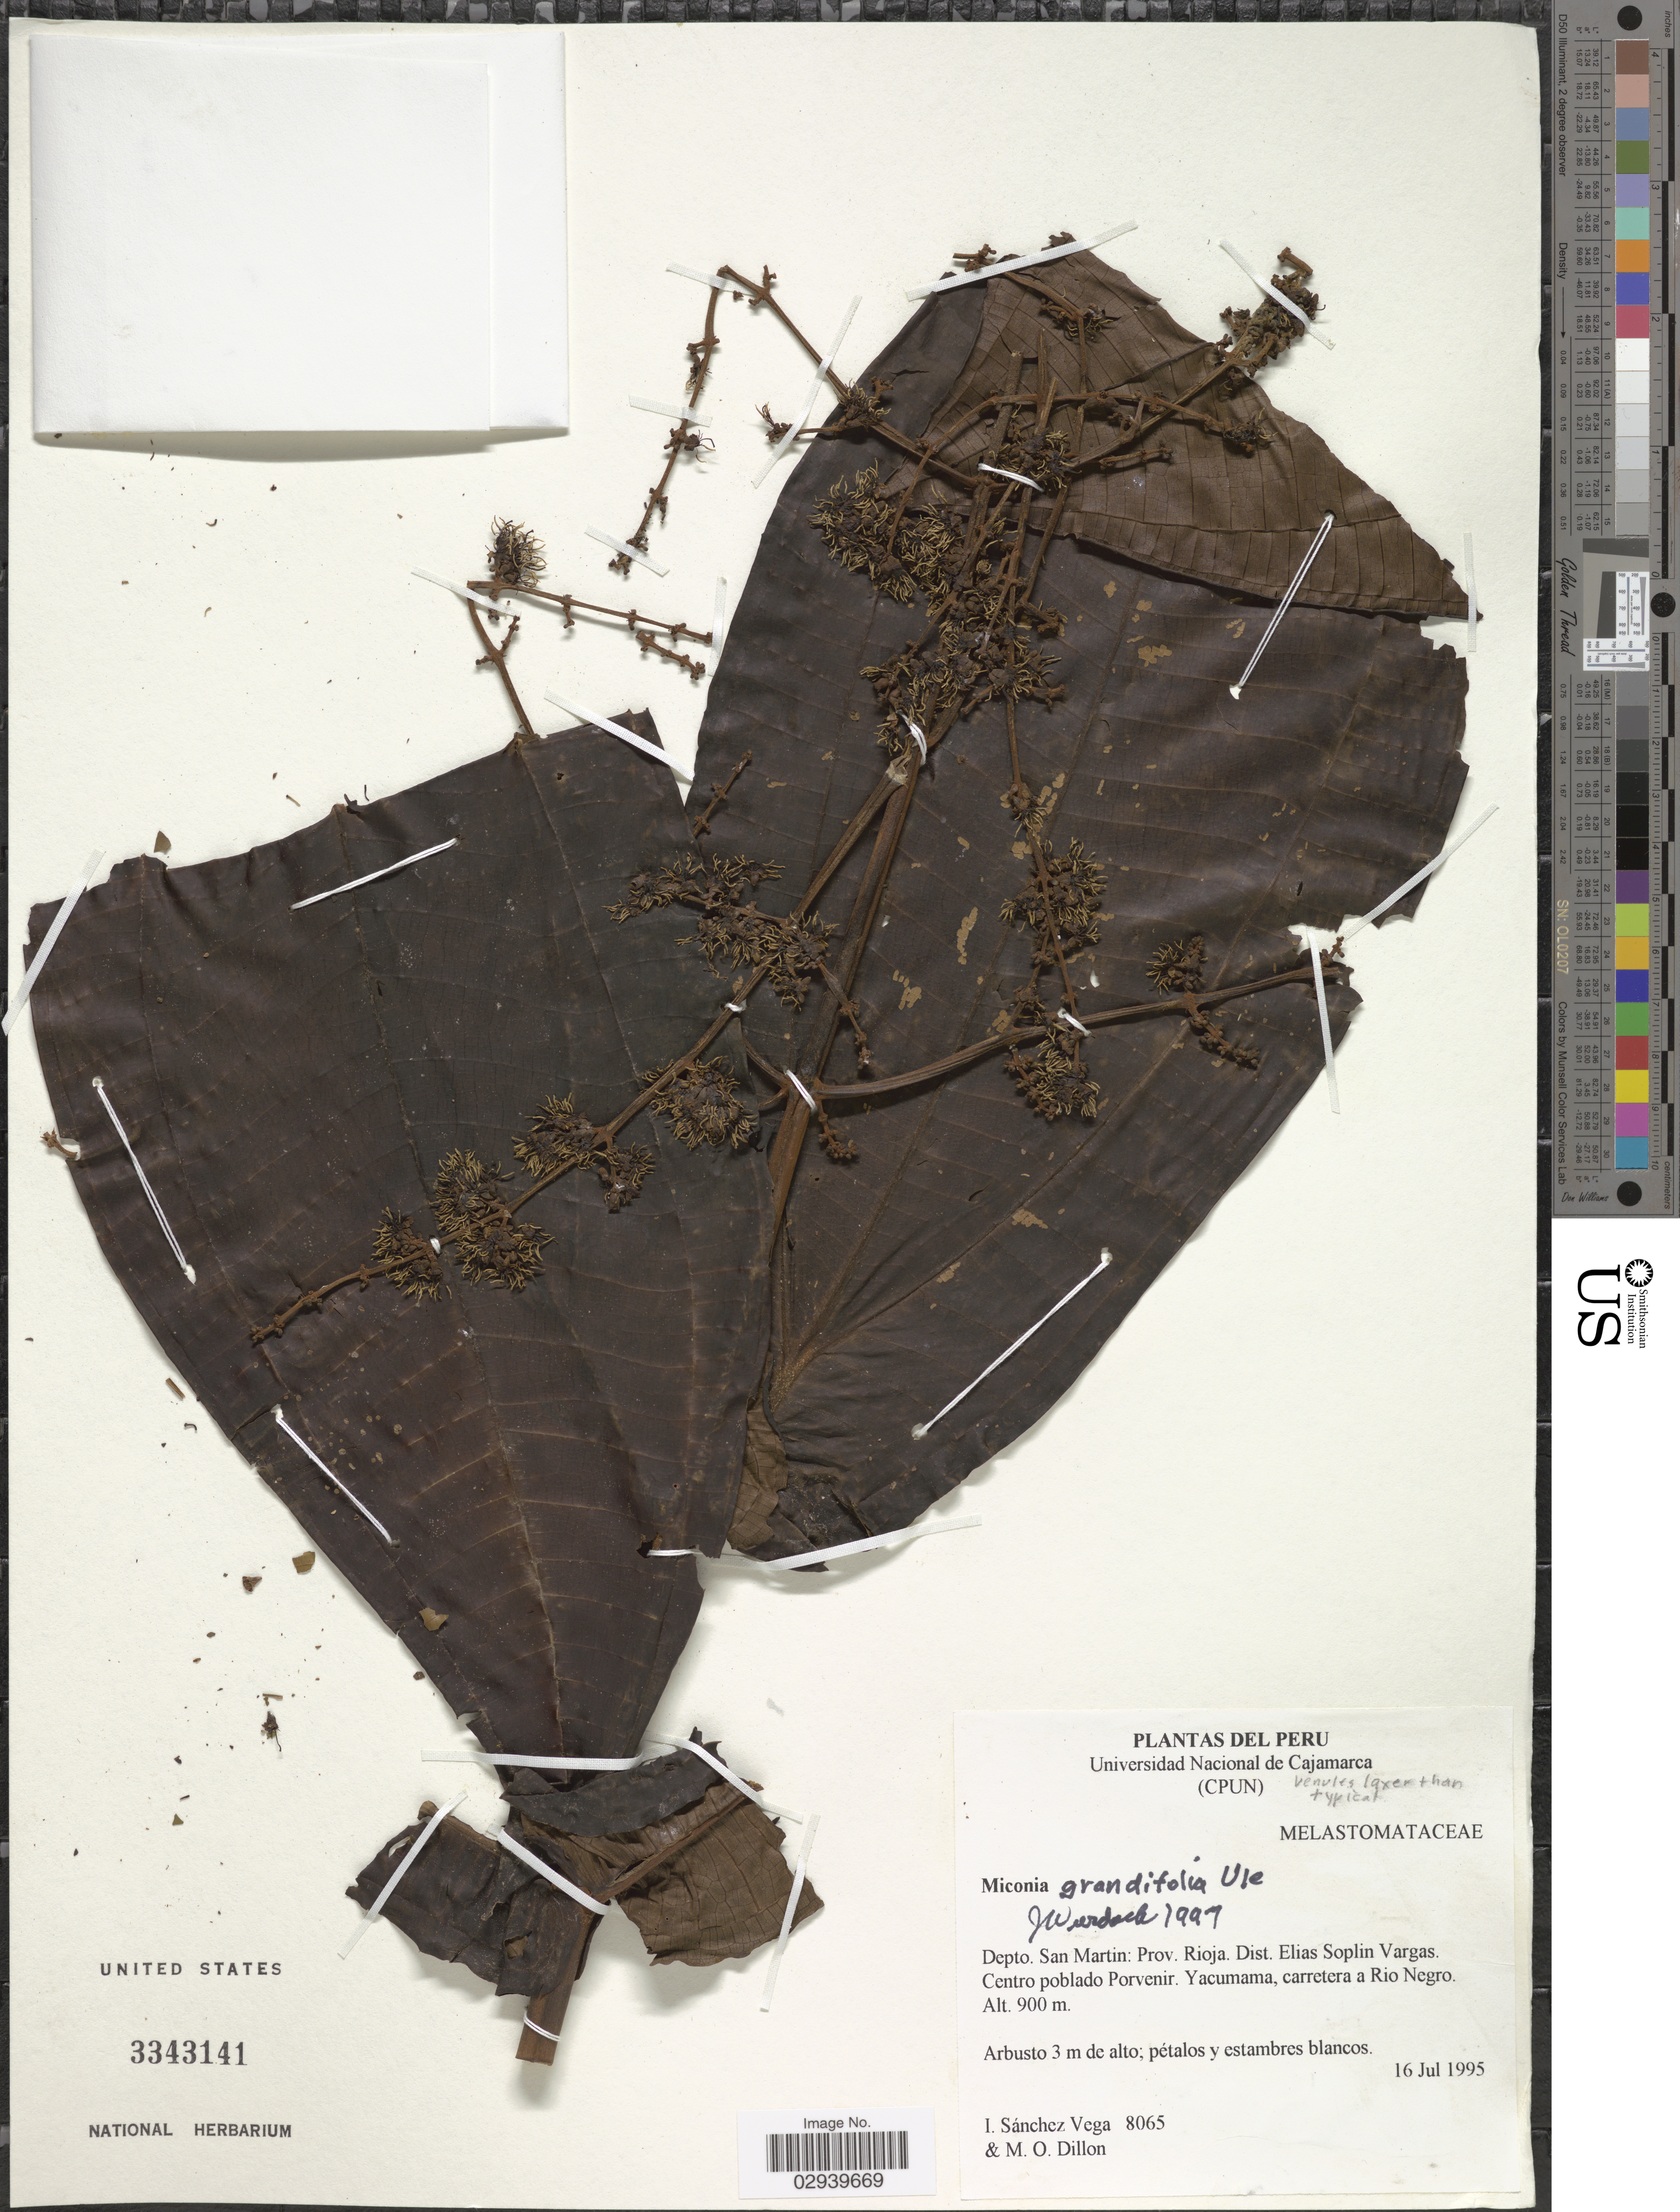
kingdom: Plantae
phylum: Tracheophyta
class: Magnoliopsida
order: Myrtales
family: Melastomataceae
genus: Miconia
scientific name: Miconia grandifolia Ule, nom. illeg.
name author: Ule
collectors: I. Sánchez Vega & M. O. Dillon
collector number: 8065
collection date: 1995-07-16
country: Peru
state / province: San Martín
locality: Depto. San Martin: Prov. Rioja. Dist. Elias Soplin Vargas. Centro poblado Porvenir. Yacumama, carretera a Rio Negro.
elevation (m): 900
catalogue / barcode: US 3343141